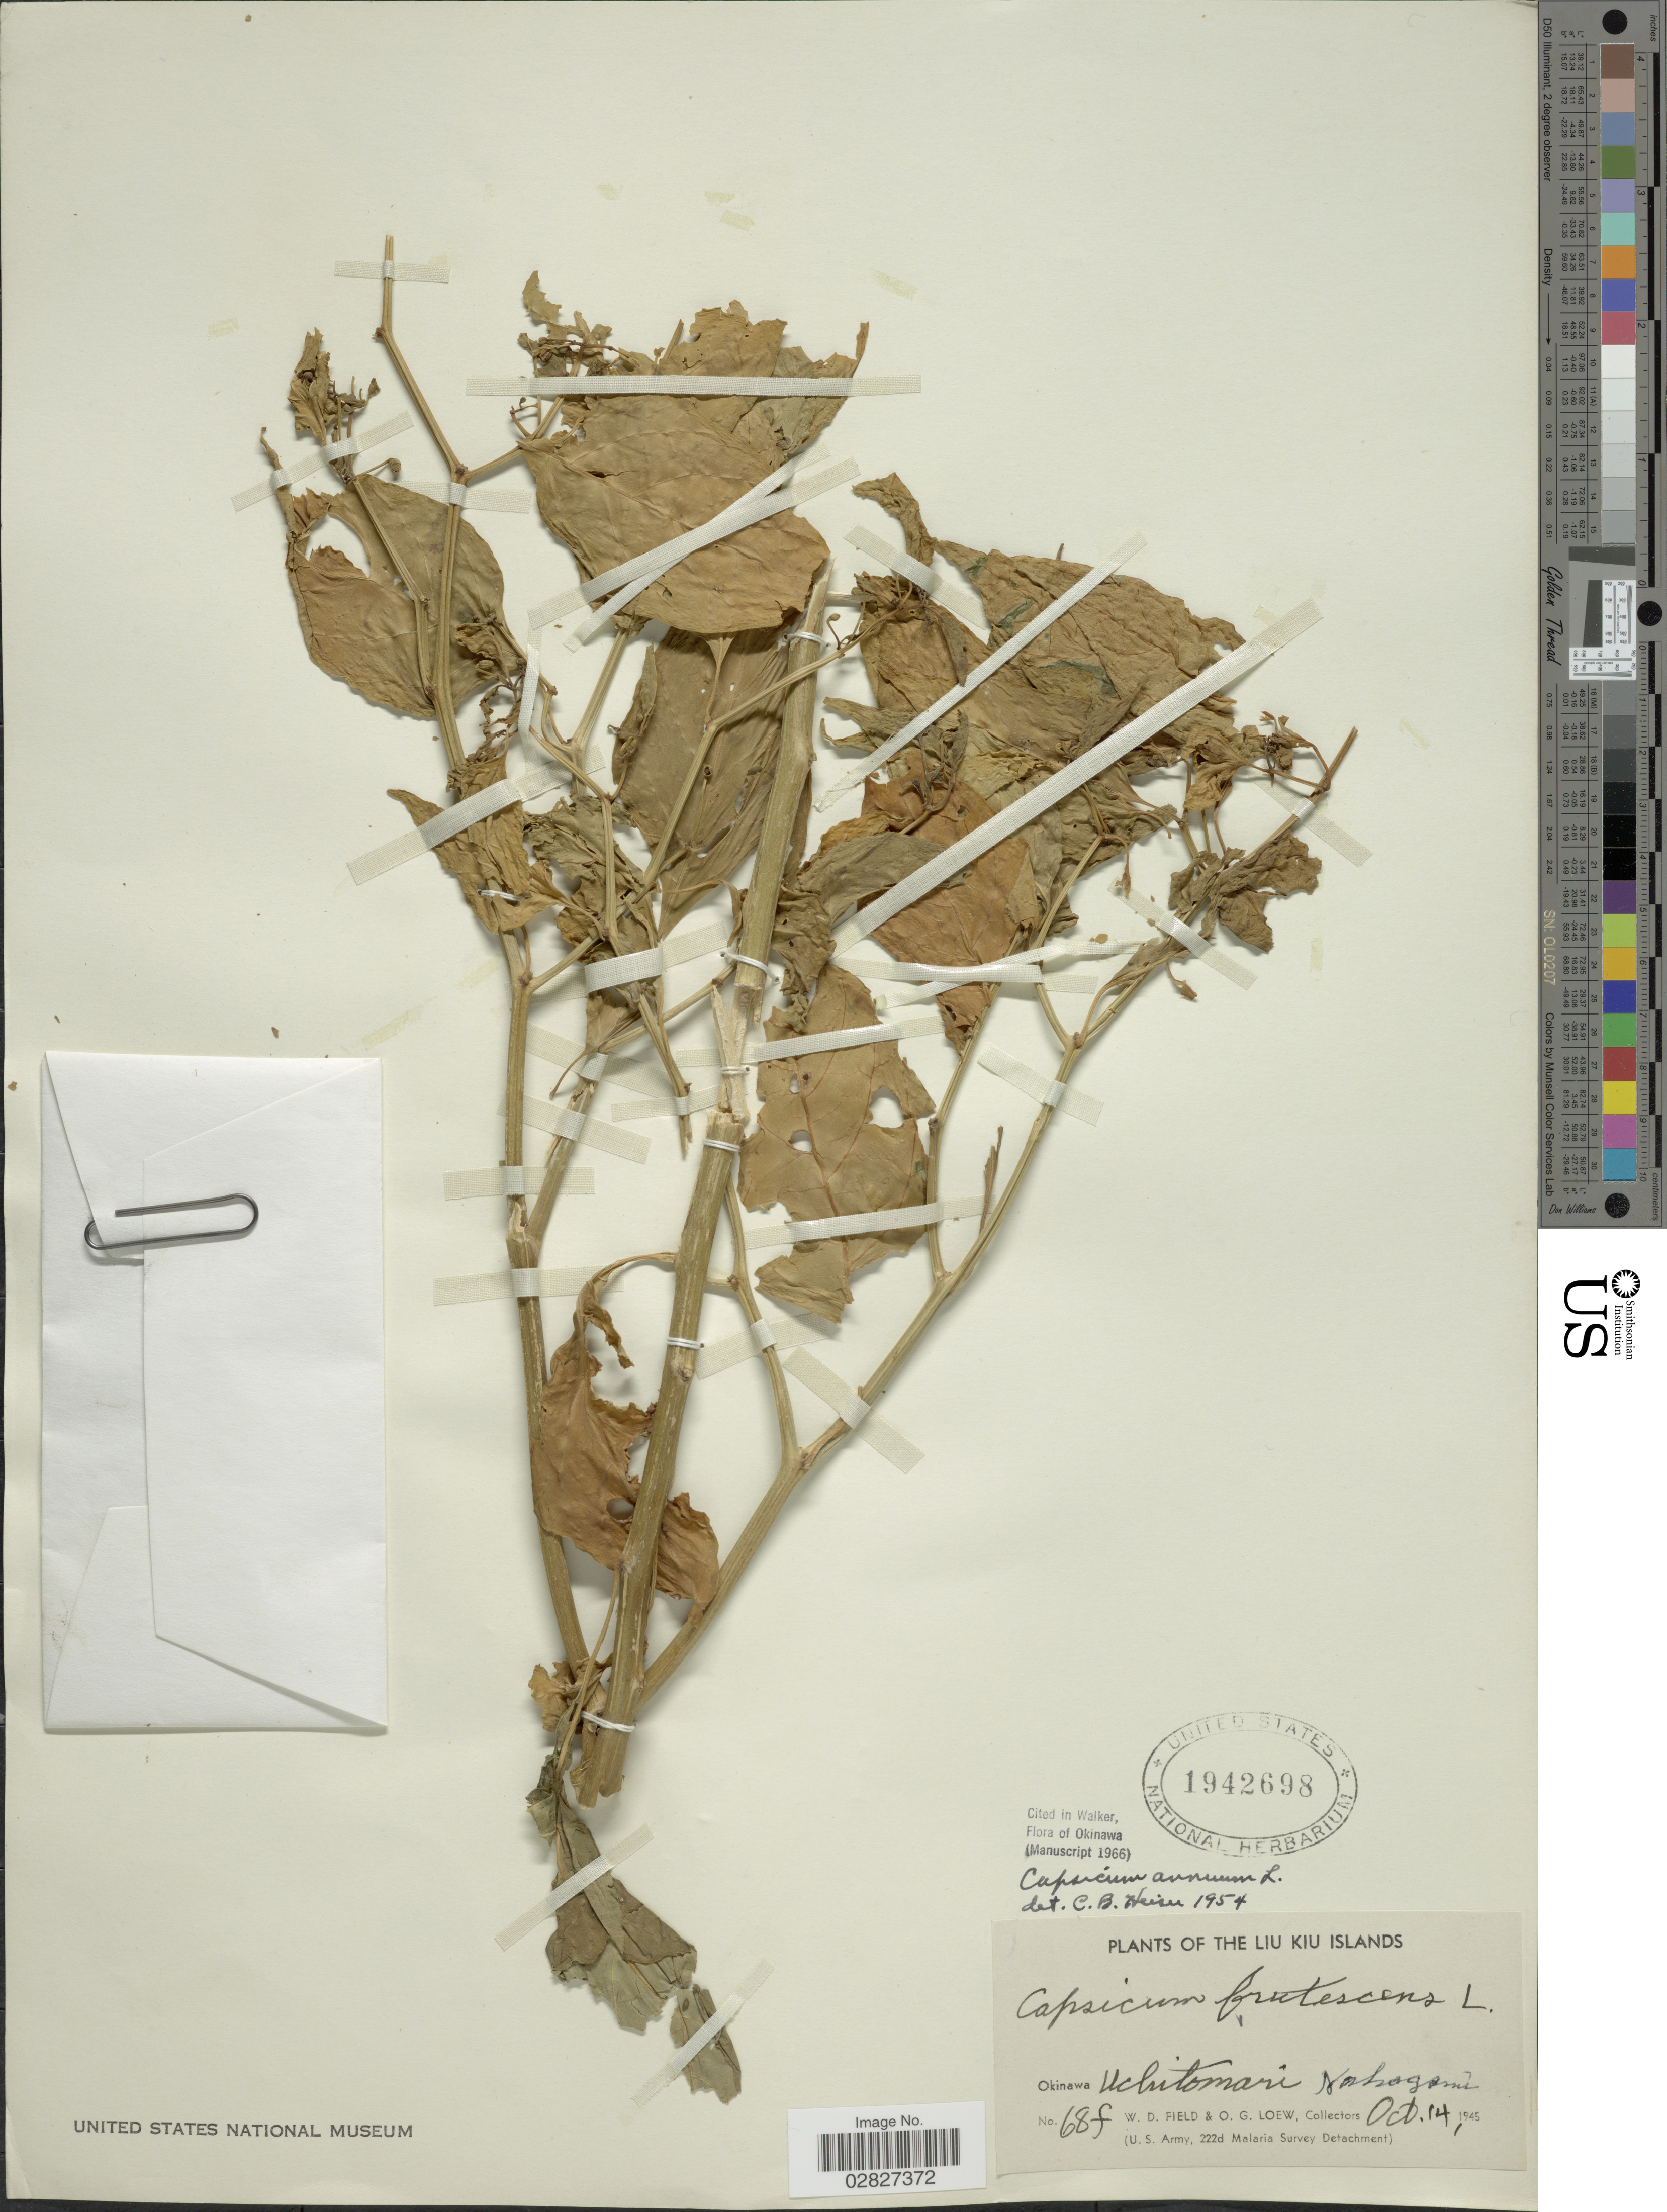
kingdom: Plantae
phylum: Tracheophyta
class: Magnoliopsida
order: Solanales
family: Solanaceae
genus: Capsicum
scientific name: Capsicum annuum 'Habanero'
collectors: W. D. Field & O. G. Loew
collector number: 68f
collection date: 1945-10-14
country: Japan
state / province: Okinawa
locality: Liu Kiu Islands. Okinawa. Uchitomari Nakagami.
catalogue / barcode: US 1942698